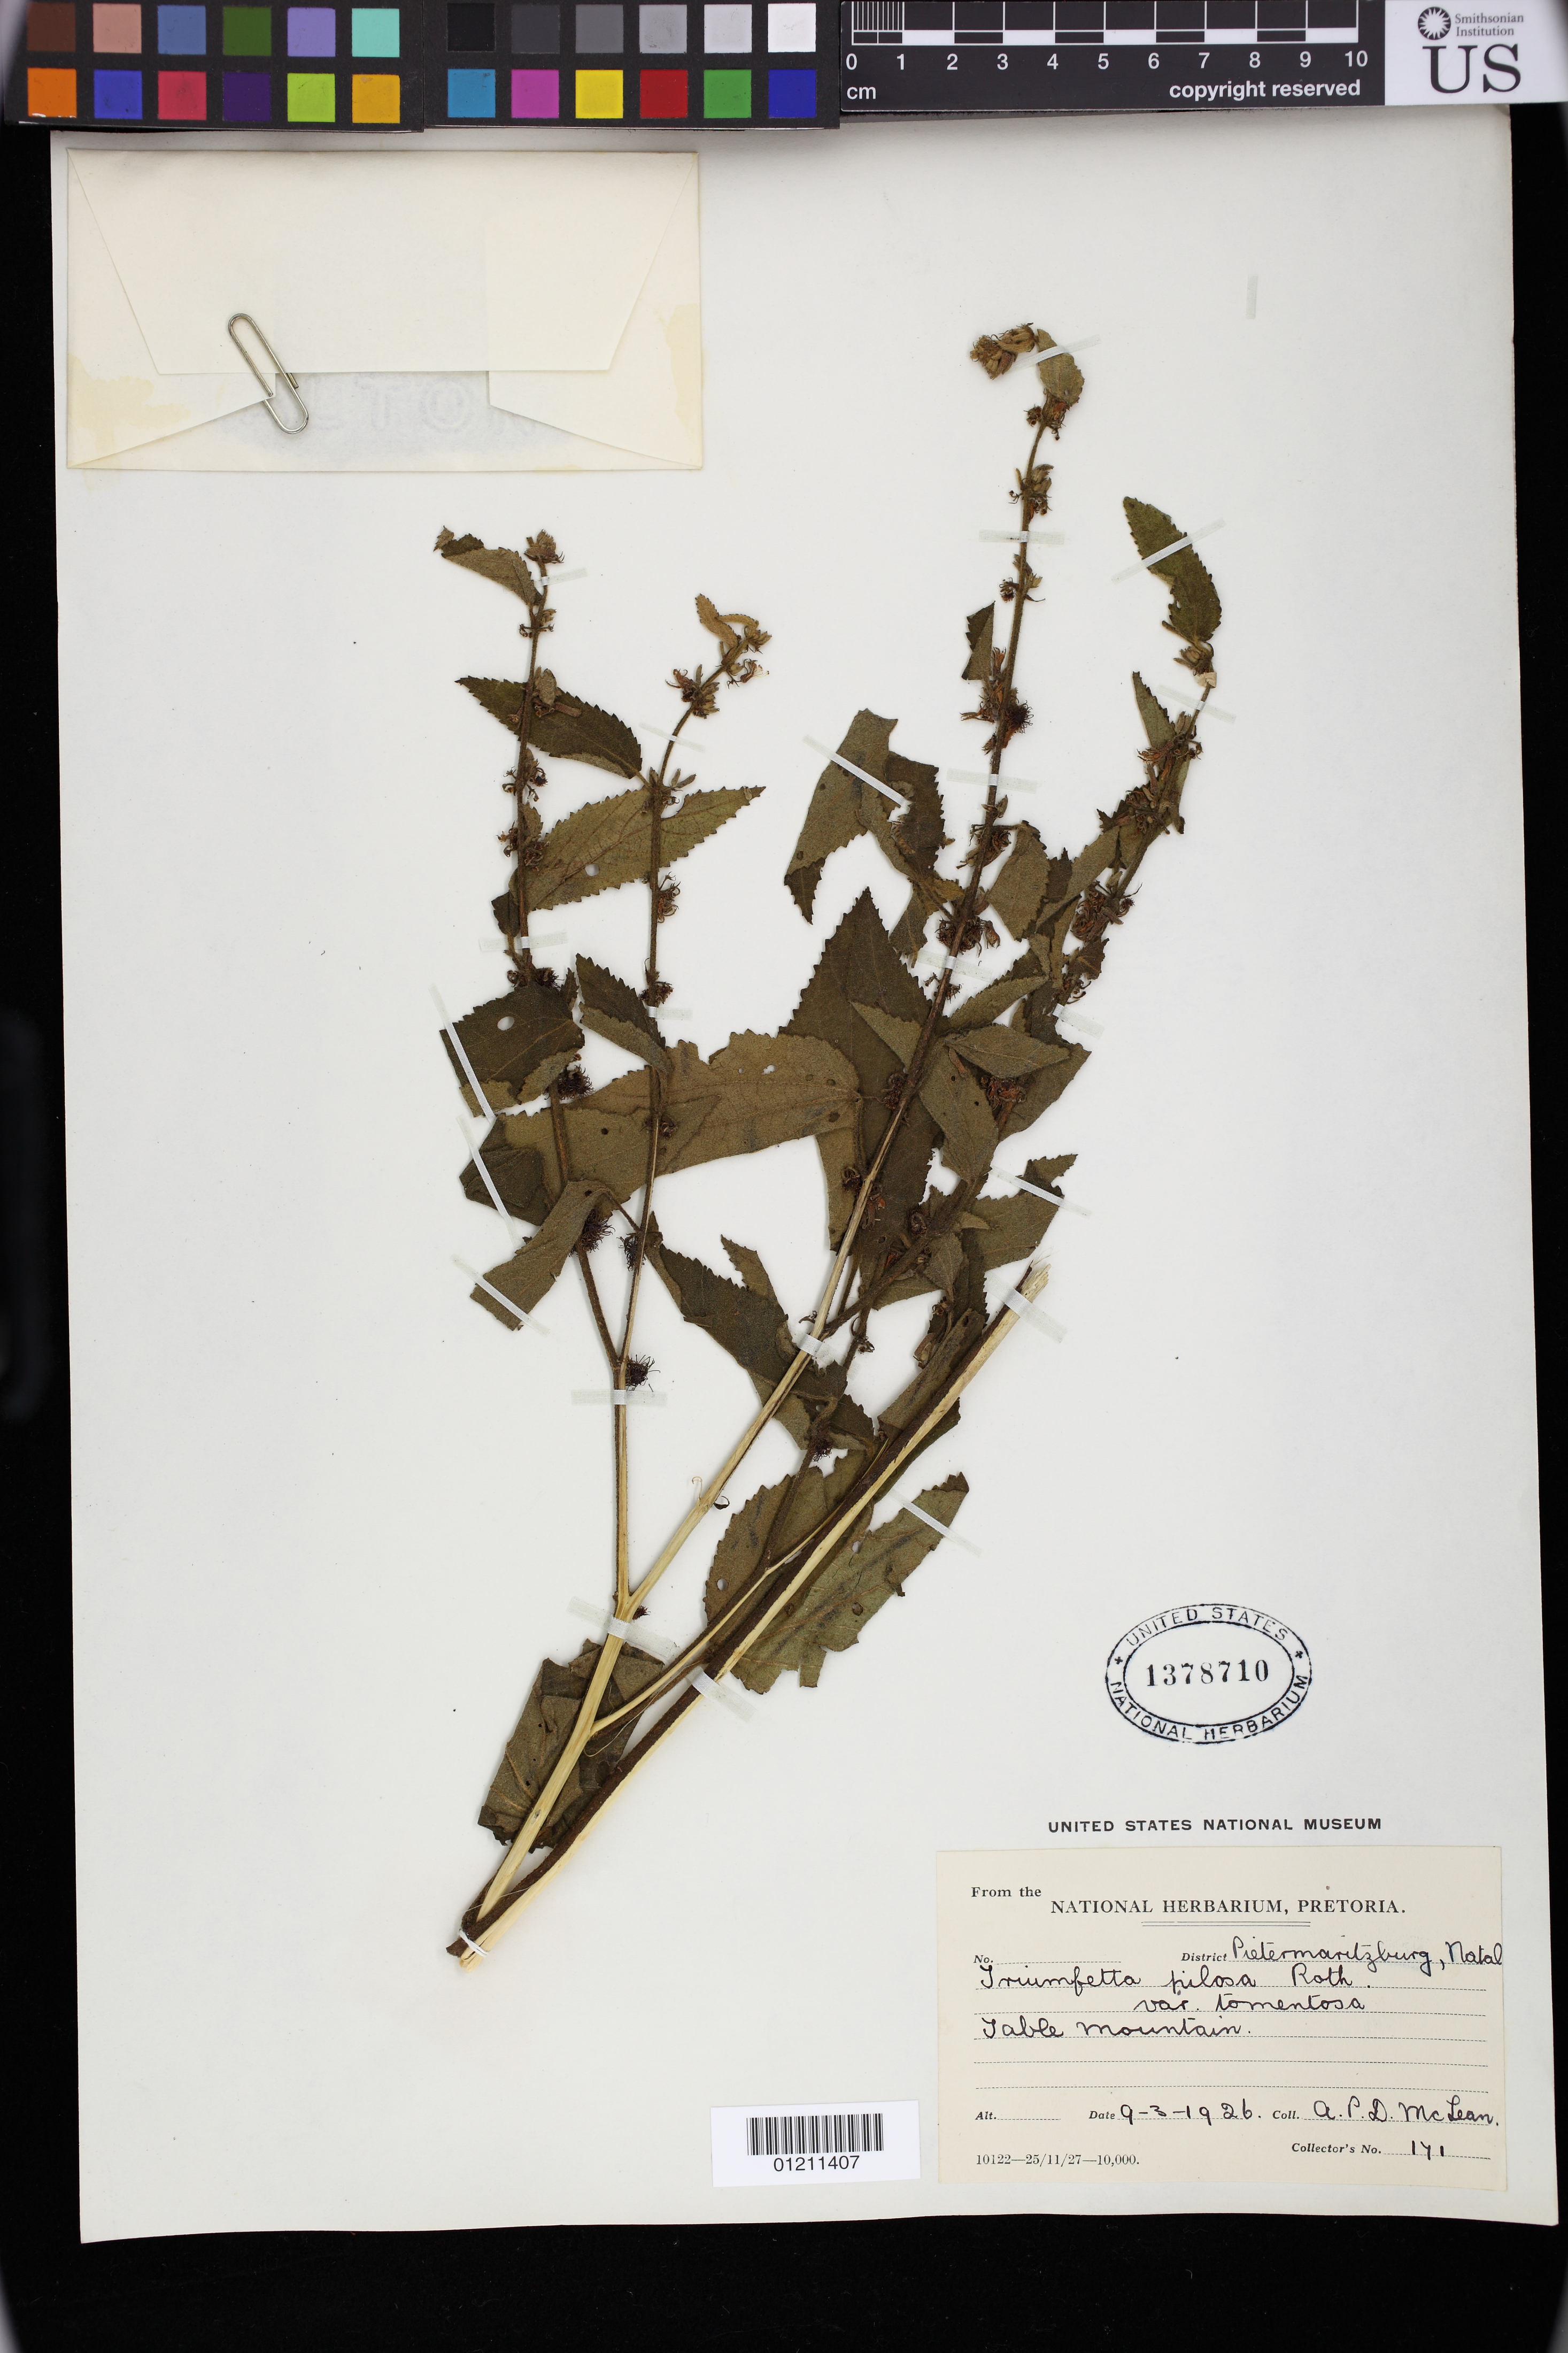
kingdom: Plantae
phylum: Tracheophyta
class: Magnoliopsida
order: Malvales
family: Malvaceae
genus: Triumfetta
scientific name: Triumfetta pilosa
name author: Roth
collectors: A. P McLean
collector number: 171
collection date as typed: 03 Sep 1926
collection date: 1926-09-03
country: South Africa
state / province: KwaZulu-Natal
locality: Pietermaritzburg, Natal. Table Mountain.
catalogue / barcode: US 1378710